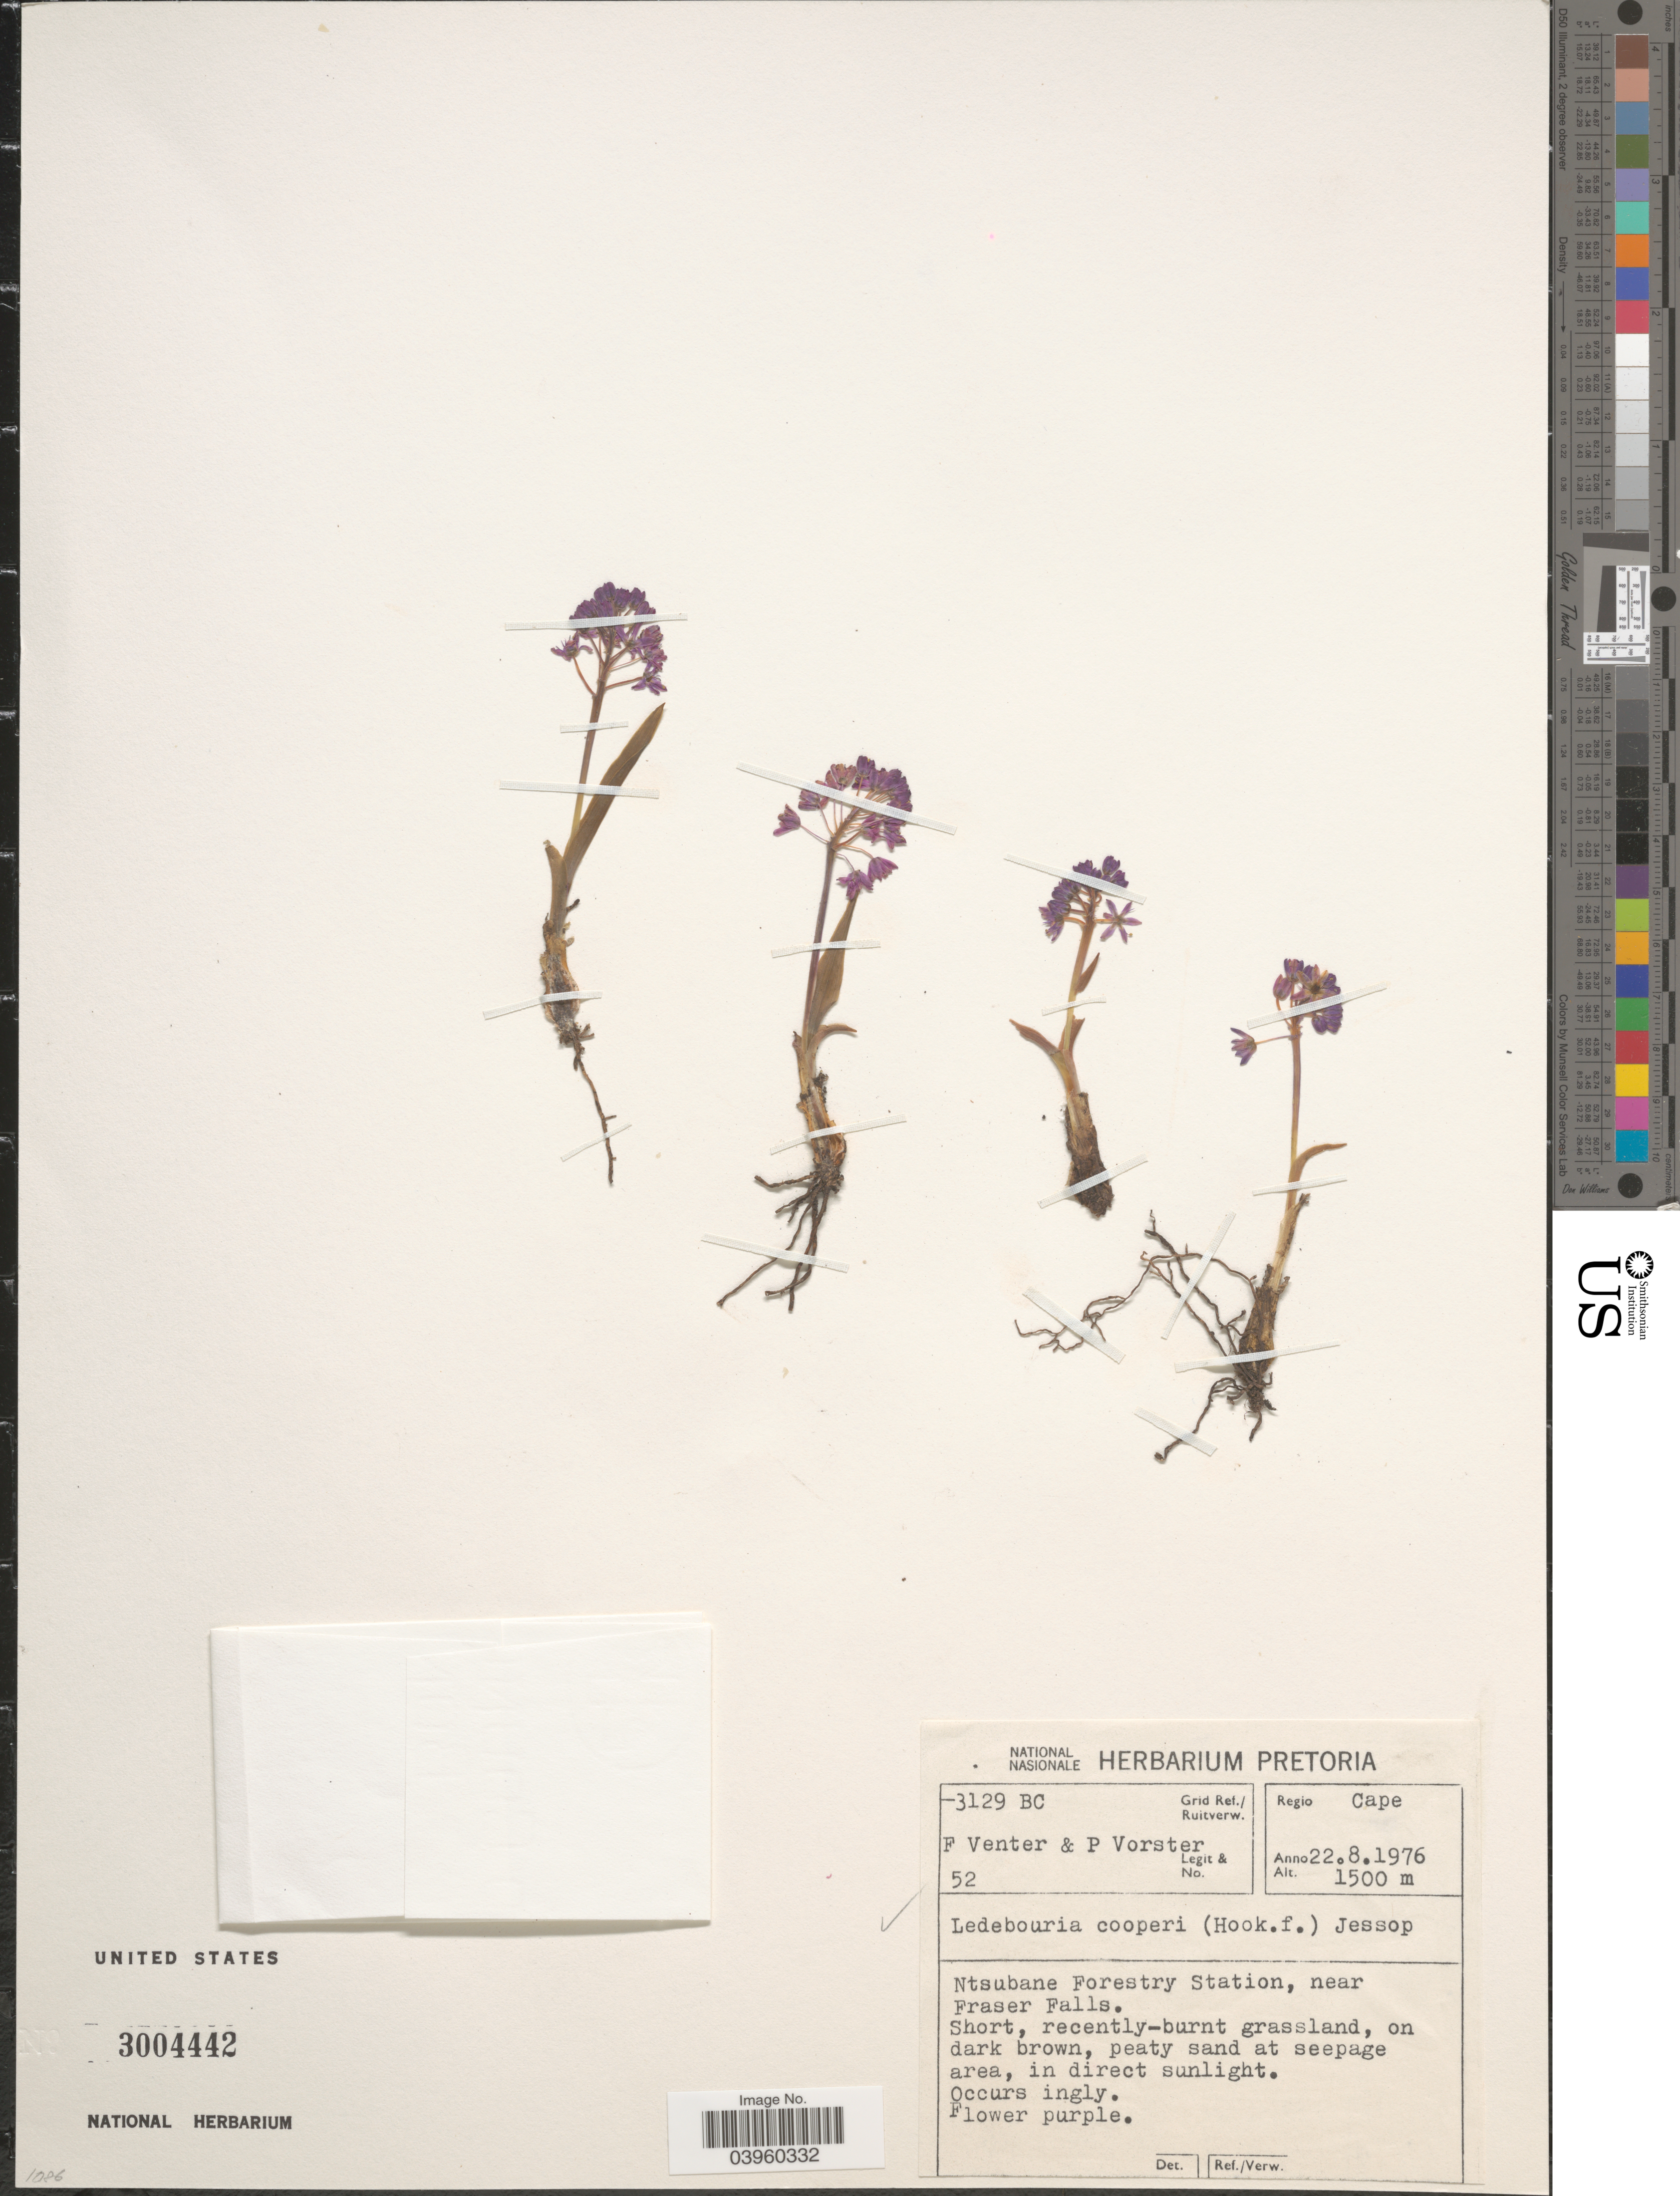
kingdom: Plantae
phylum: Tracheophyta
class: Liliopsida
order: Asparagales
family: Asparagaceae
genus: Ledebouria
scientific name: Ledebouria cooperi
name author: (Hook. f.) Jessop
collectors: F. Venter & P. Vorster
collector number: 52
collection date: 1976-08-22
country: South Africa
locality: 3129 BC Grid Ref./Ruitverw. Regio Cape. Ntsubane Forestry Station, near Fraser Falls.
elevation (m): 1500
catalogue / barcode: US 3004442